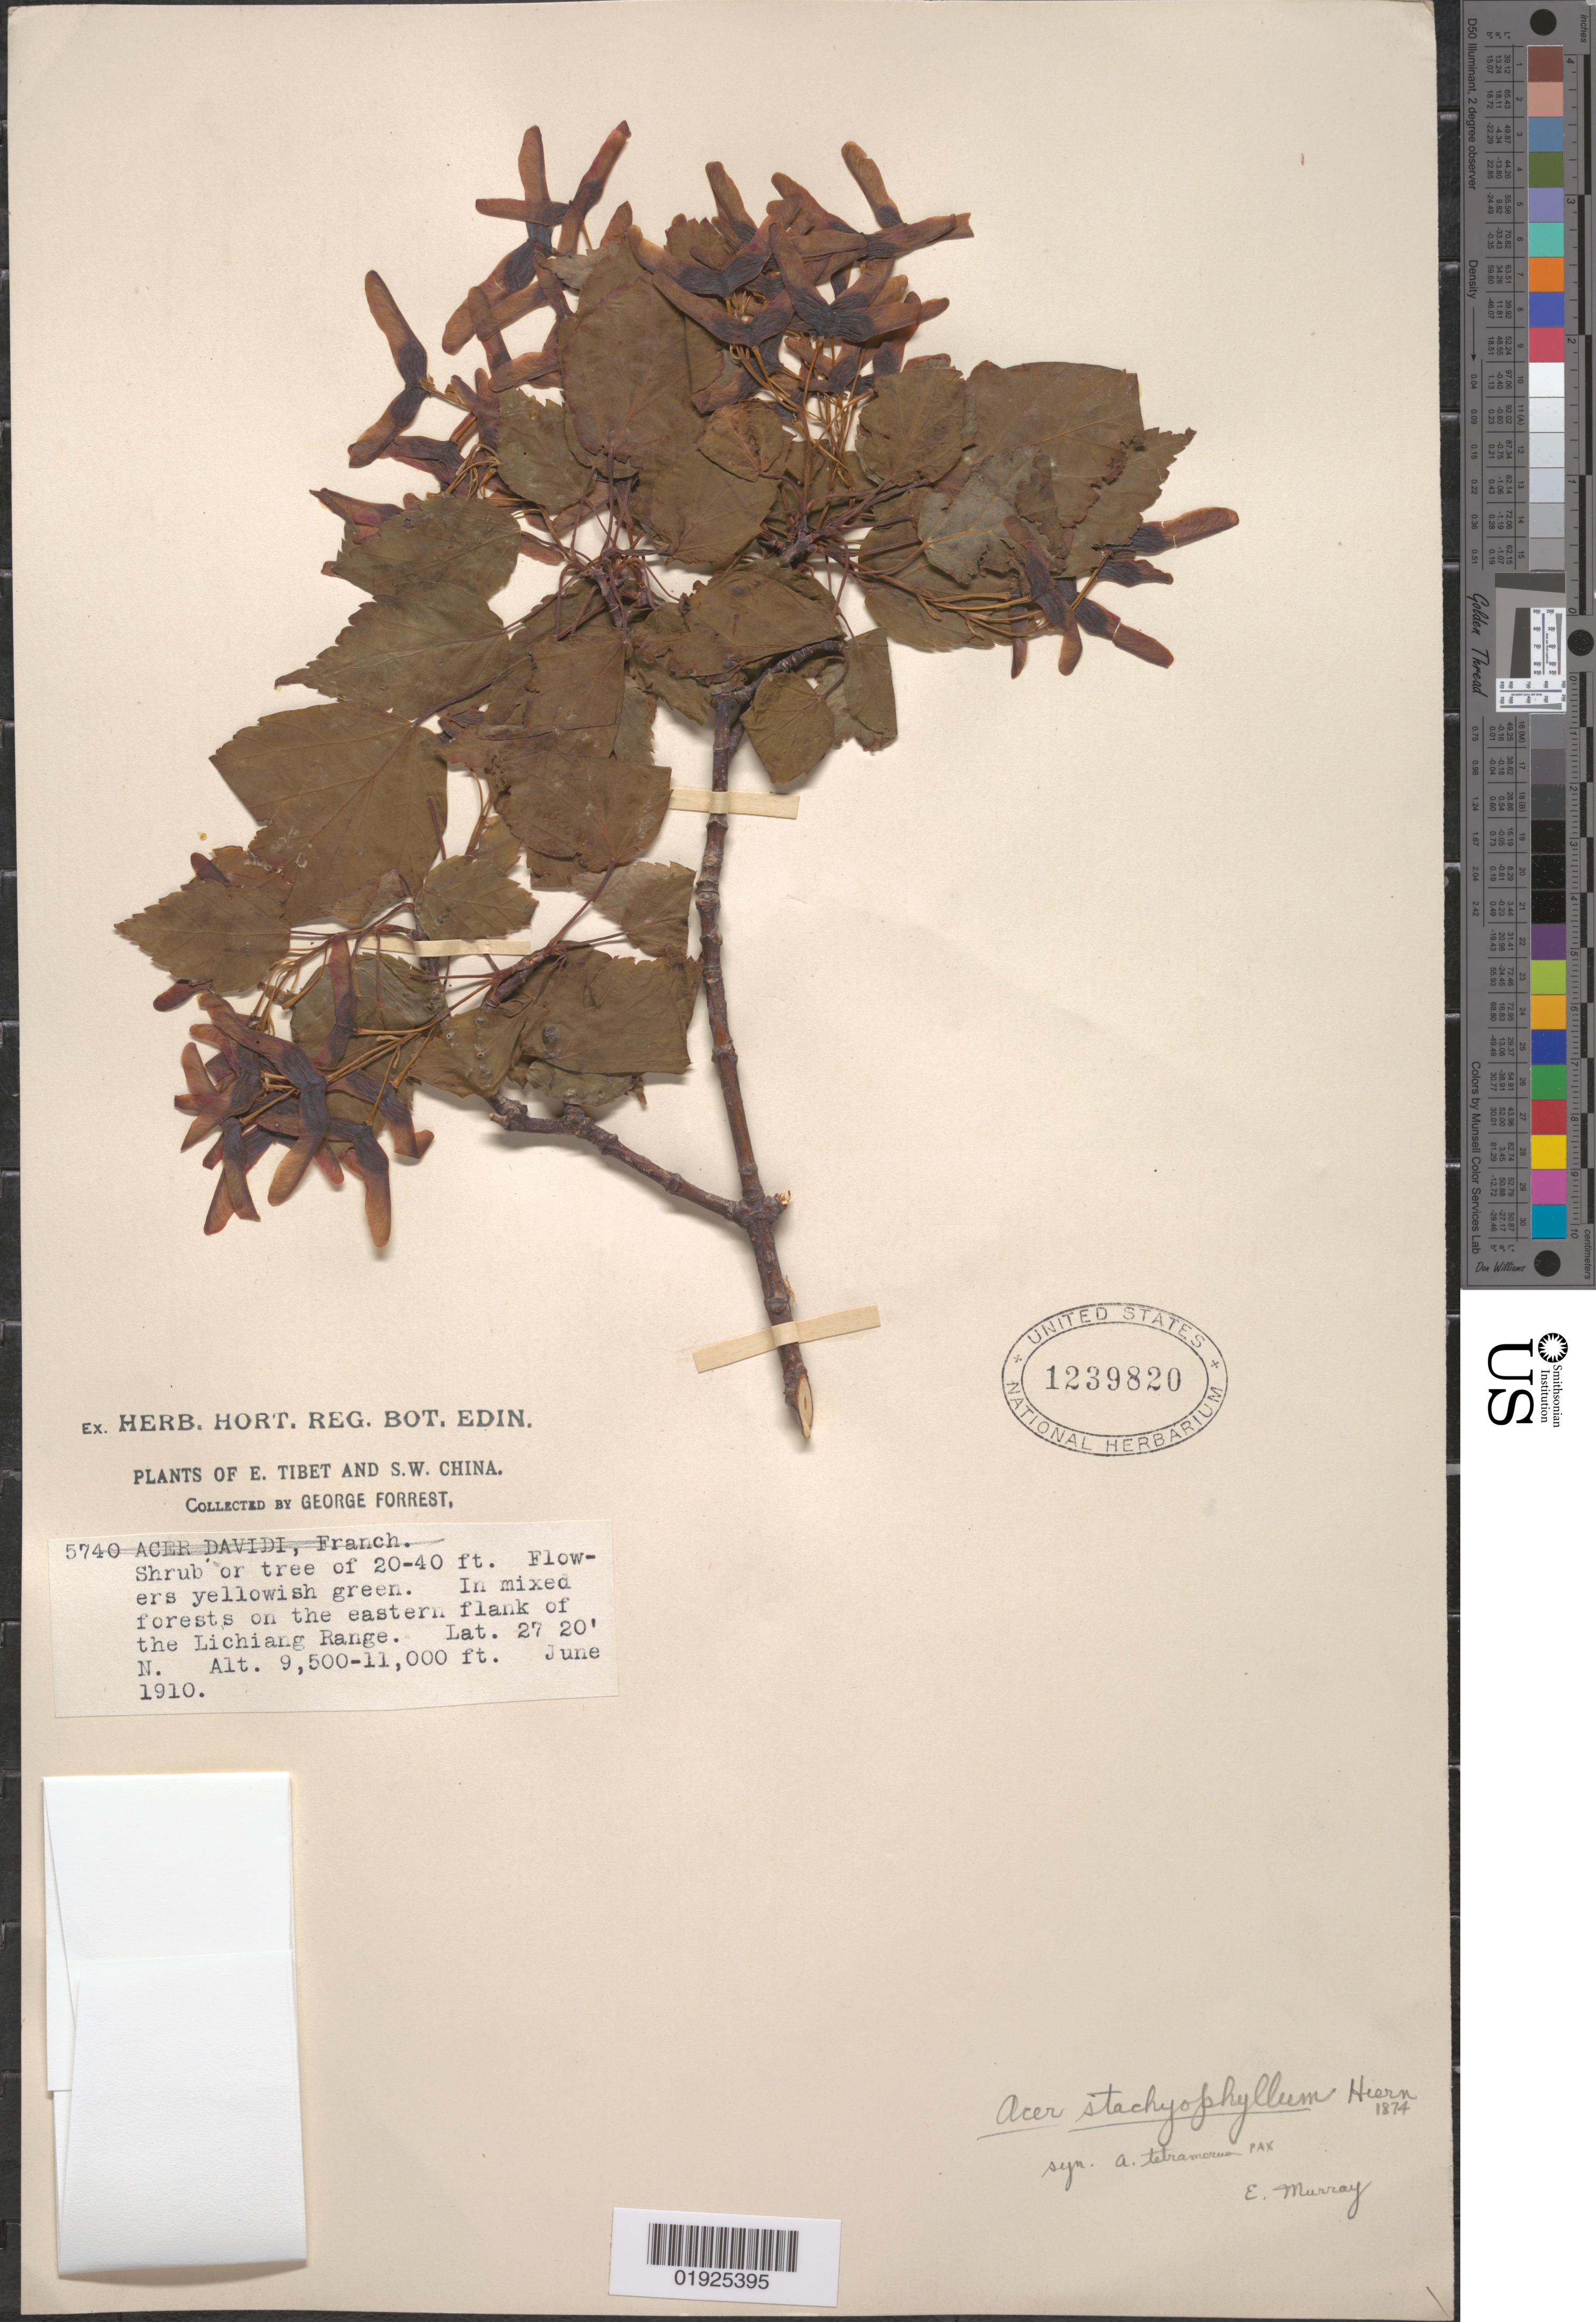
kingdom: Plantae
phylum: Tracheophyta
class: Magnoliopsida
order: Sapindales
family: Sapindaceae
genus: Acer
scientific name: Acer stachyophyllum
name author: Hiern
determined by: Murray, Edward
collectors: G. Forrest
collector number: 5740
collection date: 1910-06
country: China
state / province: Yunnan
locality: Lichiang Range, eastern flank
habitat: In mixed forests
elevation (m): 2896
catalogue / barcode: US 1239820